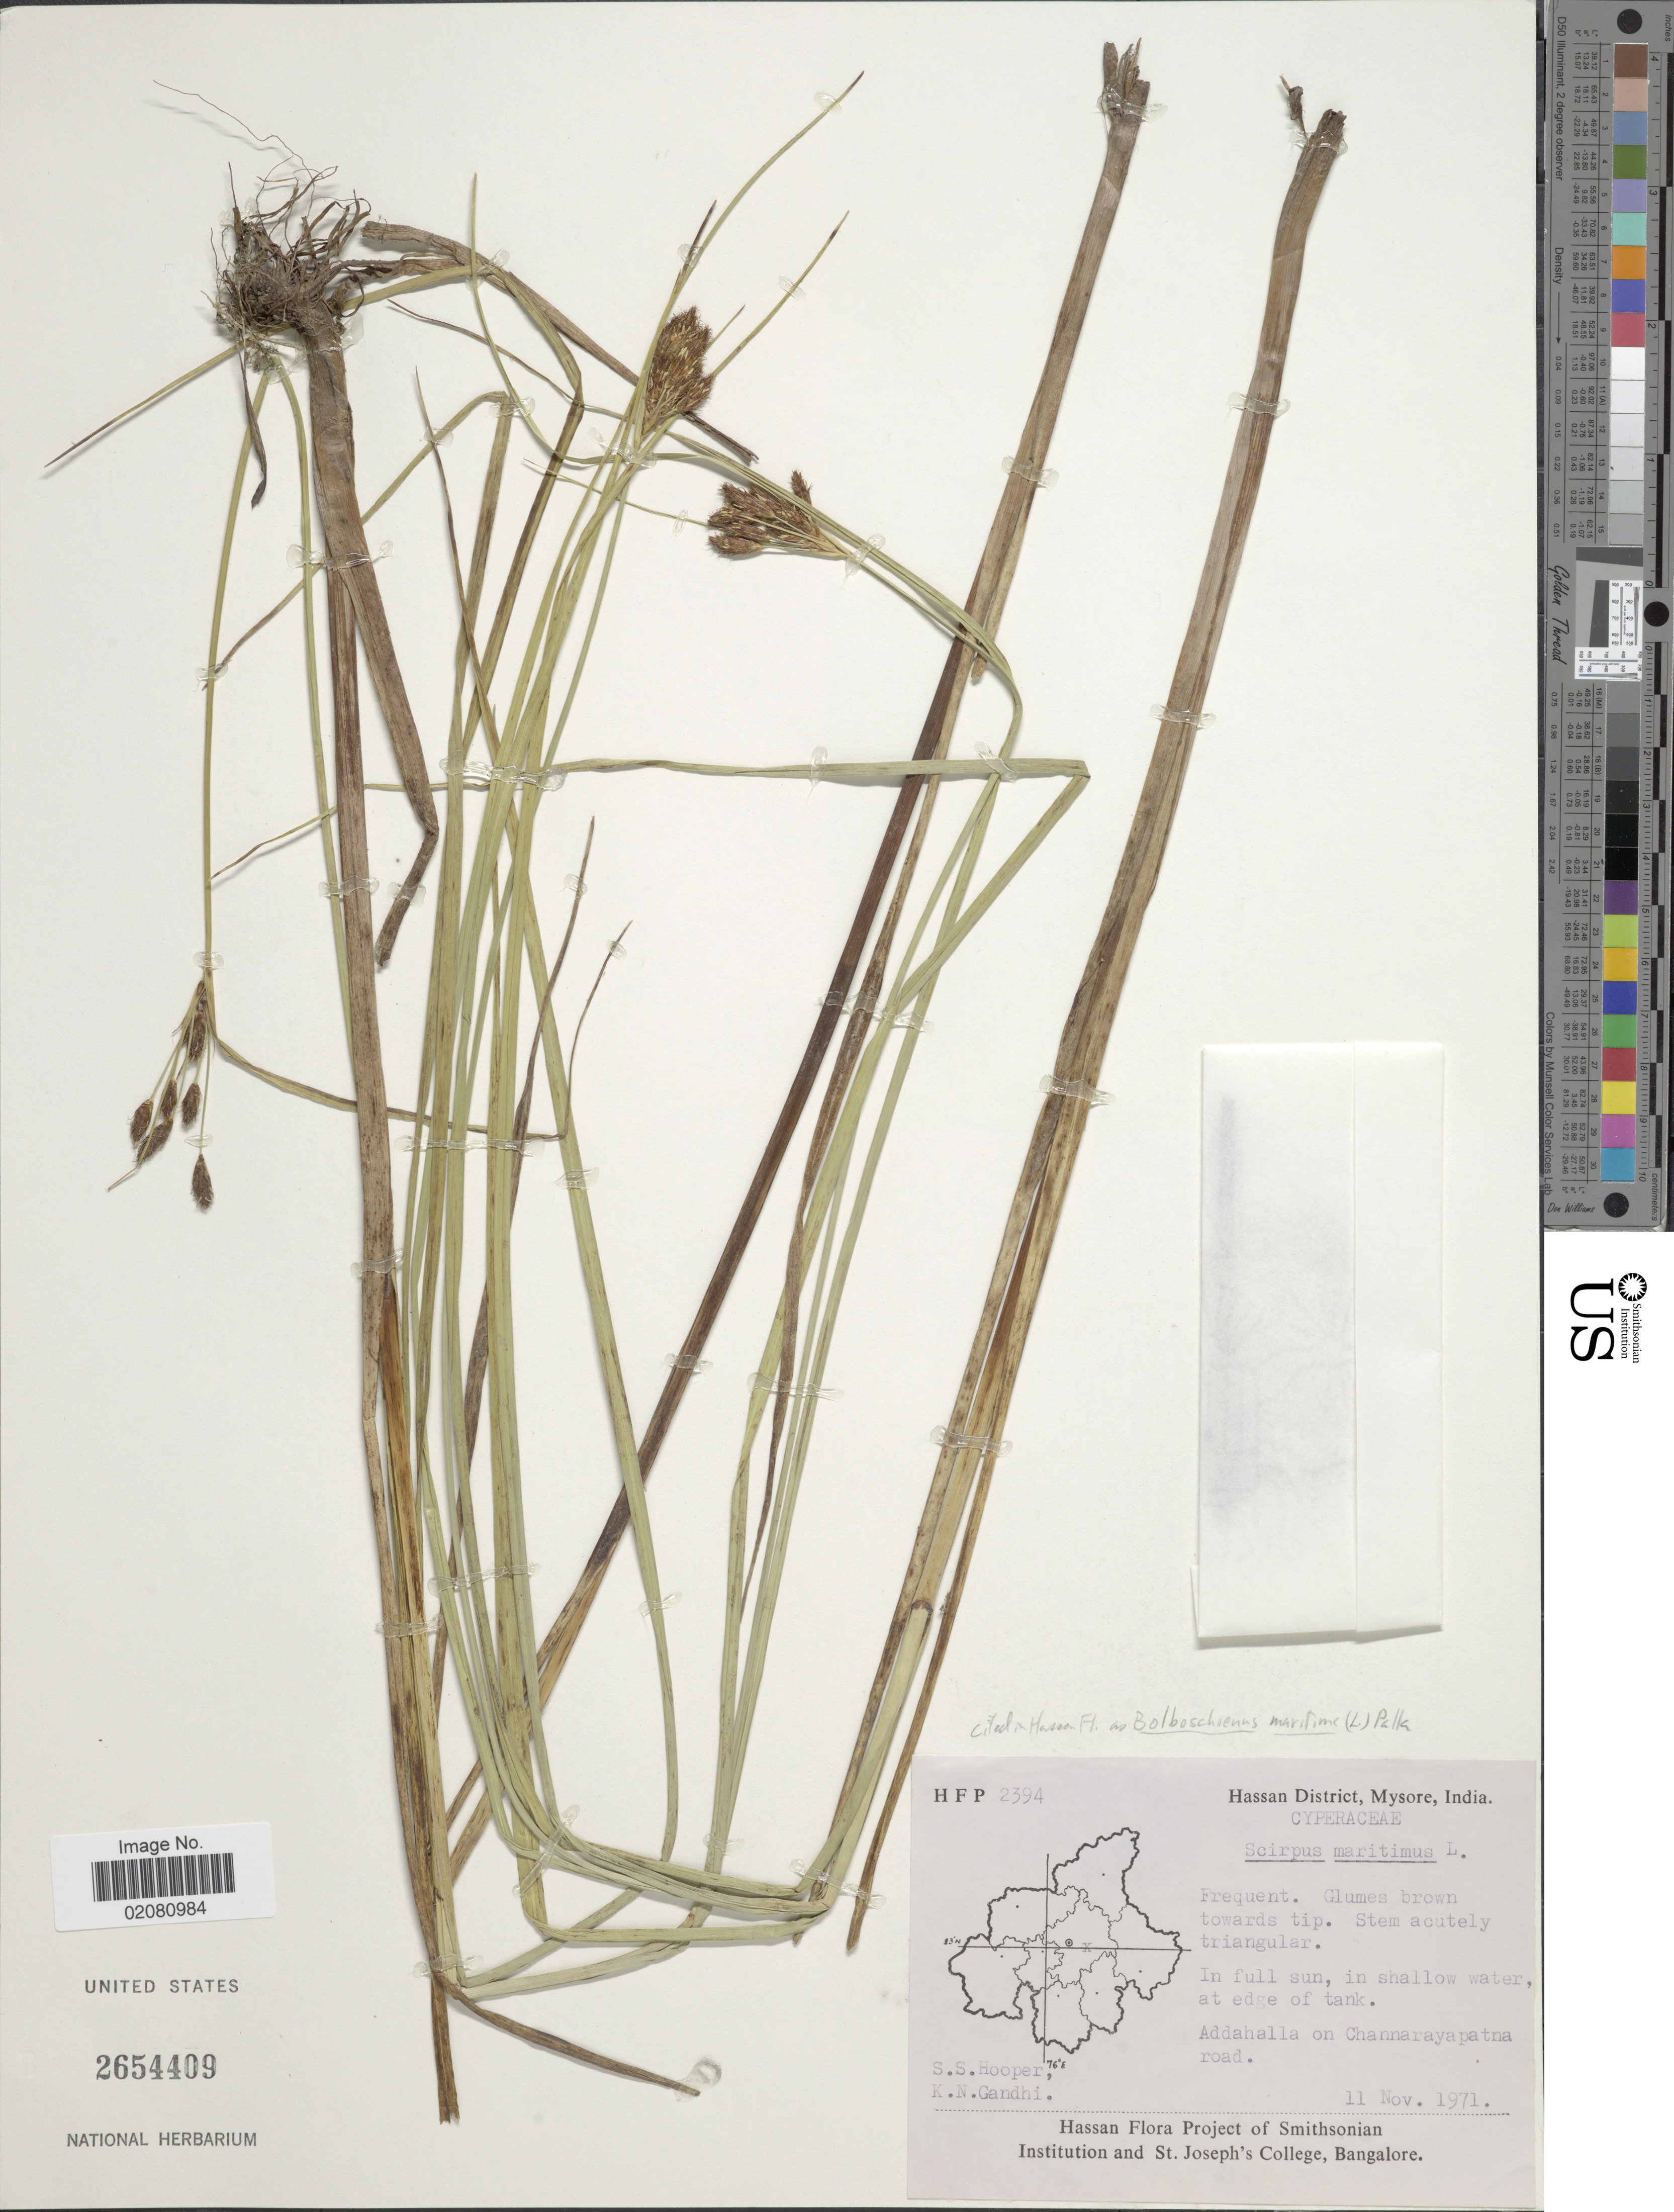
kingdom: Plantae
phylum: Tracheophyta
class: Liliopsida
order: Poales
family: Cyperaceae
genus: Bolboschoenus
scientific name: Bolboschoenus glaucus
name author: (Lam.) S.G. Sm.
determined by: Strong, M. T., (US), Smithsonian Institution - National Museum of Natural History (UNITED STATES)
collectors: S. S. Hooper & K. N. Gandhi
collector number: HFP2394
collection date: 1971-11-11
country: India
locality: Hassan District, Mysore, India., Addahalla on Channarayapatna road.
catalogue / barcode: US 2654409